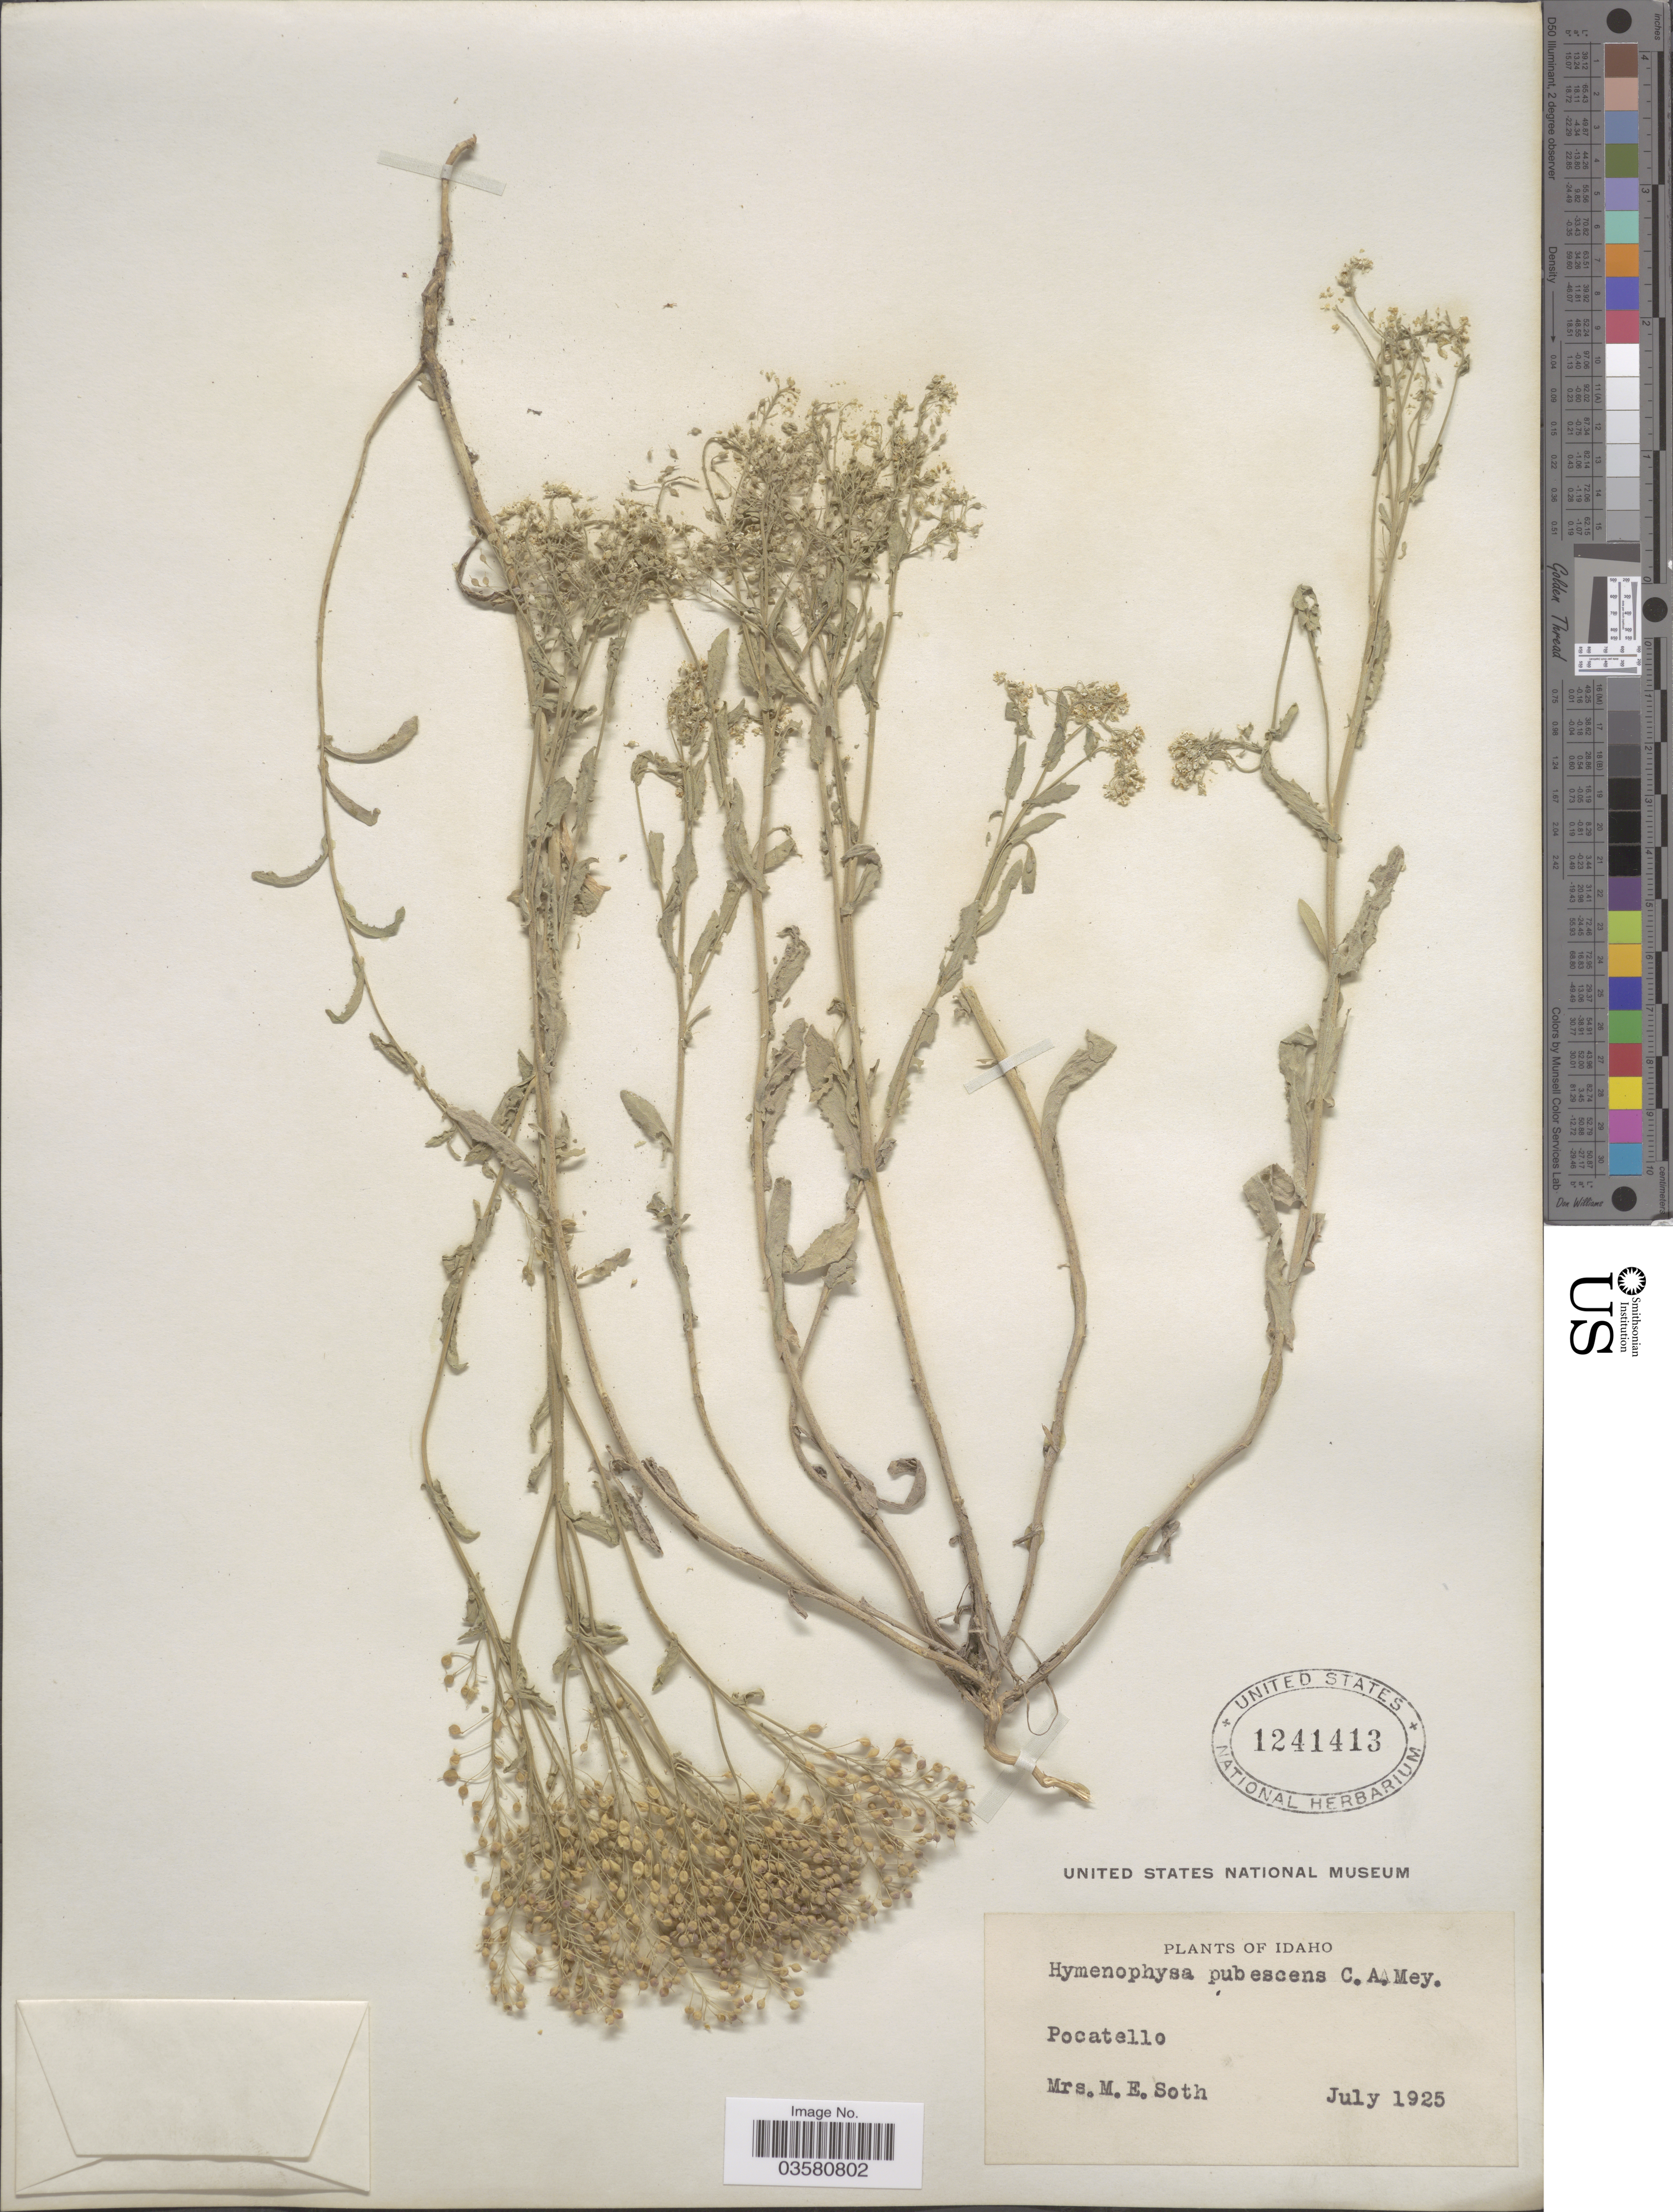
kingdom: Plantae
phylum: Tracheophyta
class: Magnoliopsida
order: Brassicales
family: Brassicaceae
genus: Lepidium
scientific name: Lepidium appelianum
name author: Al-Shehbaz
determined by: Strong, M. T., (US), Smithsonian Institution - National Museum of Natural History (UNITED STATES)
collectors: M. Soth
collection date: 1925-07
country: United States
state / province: Idaho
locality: Pocatello.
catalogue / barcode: US 1241413